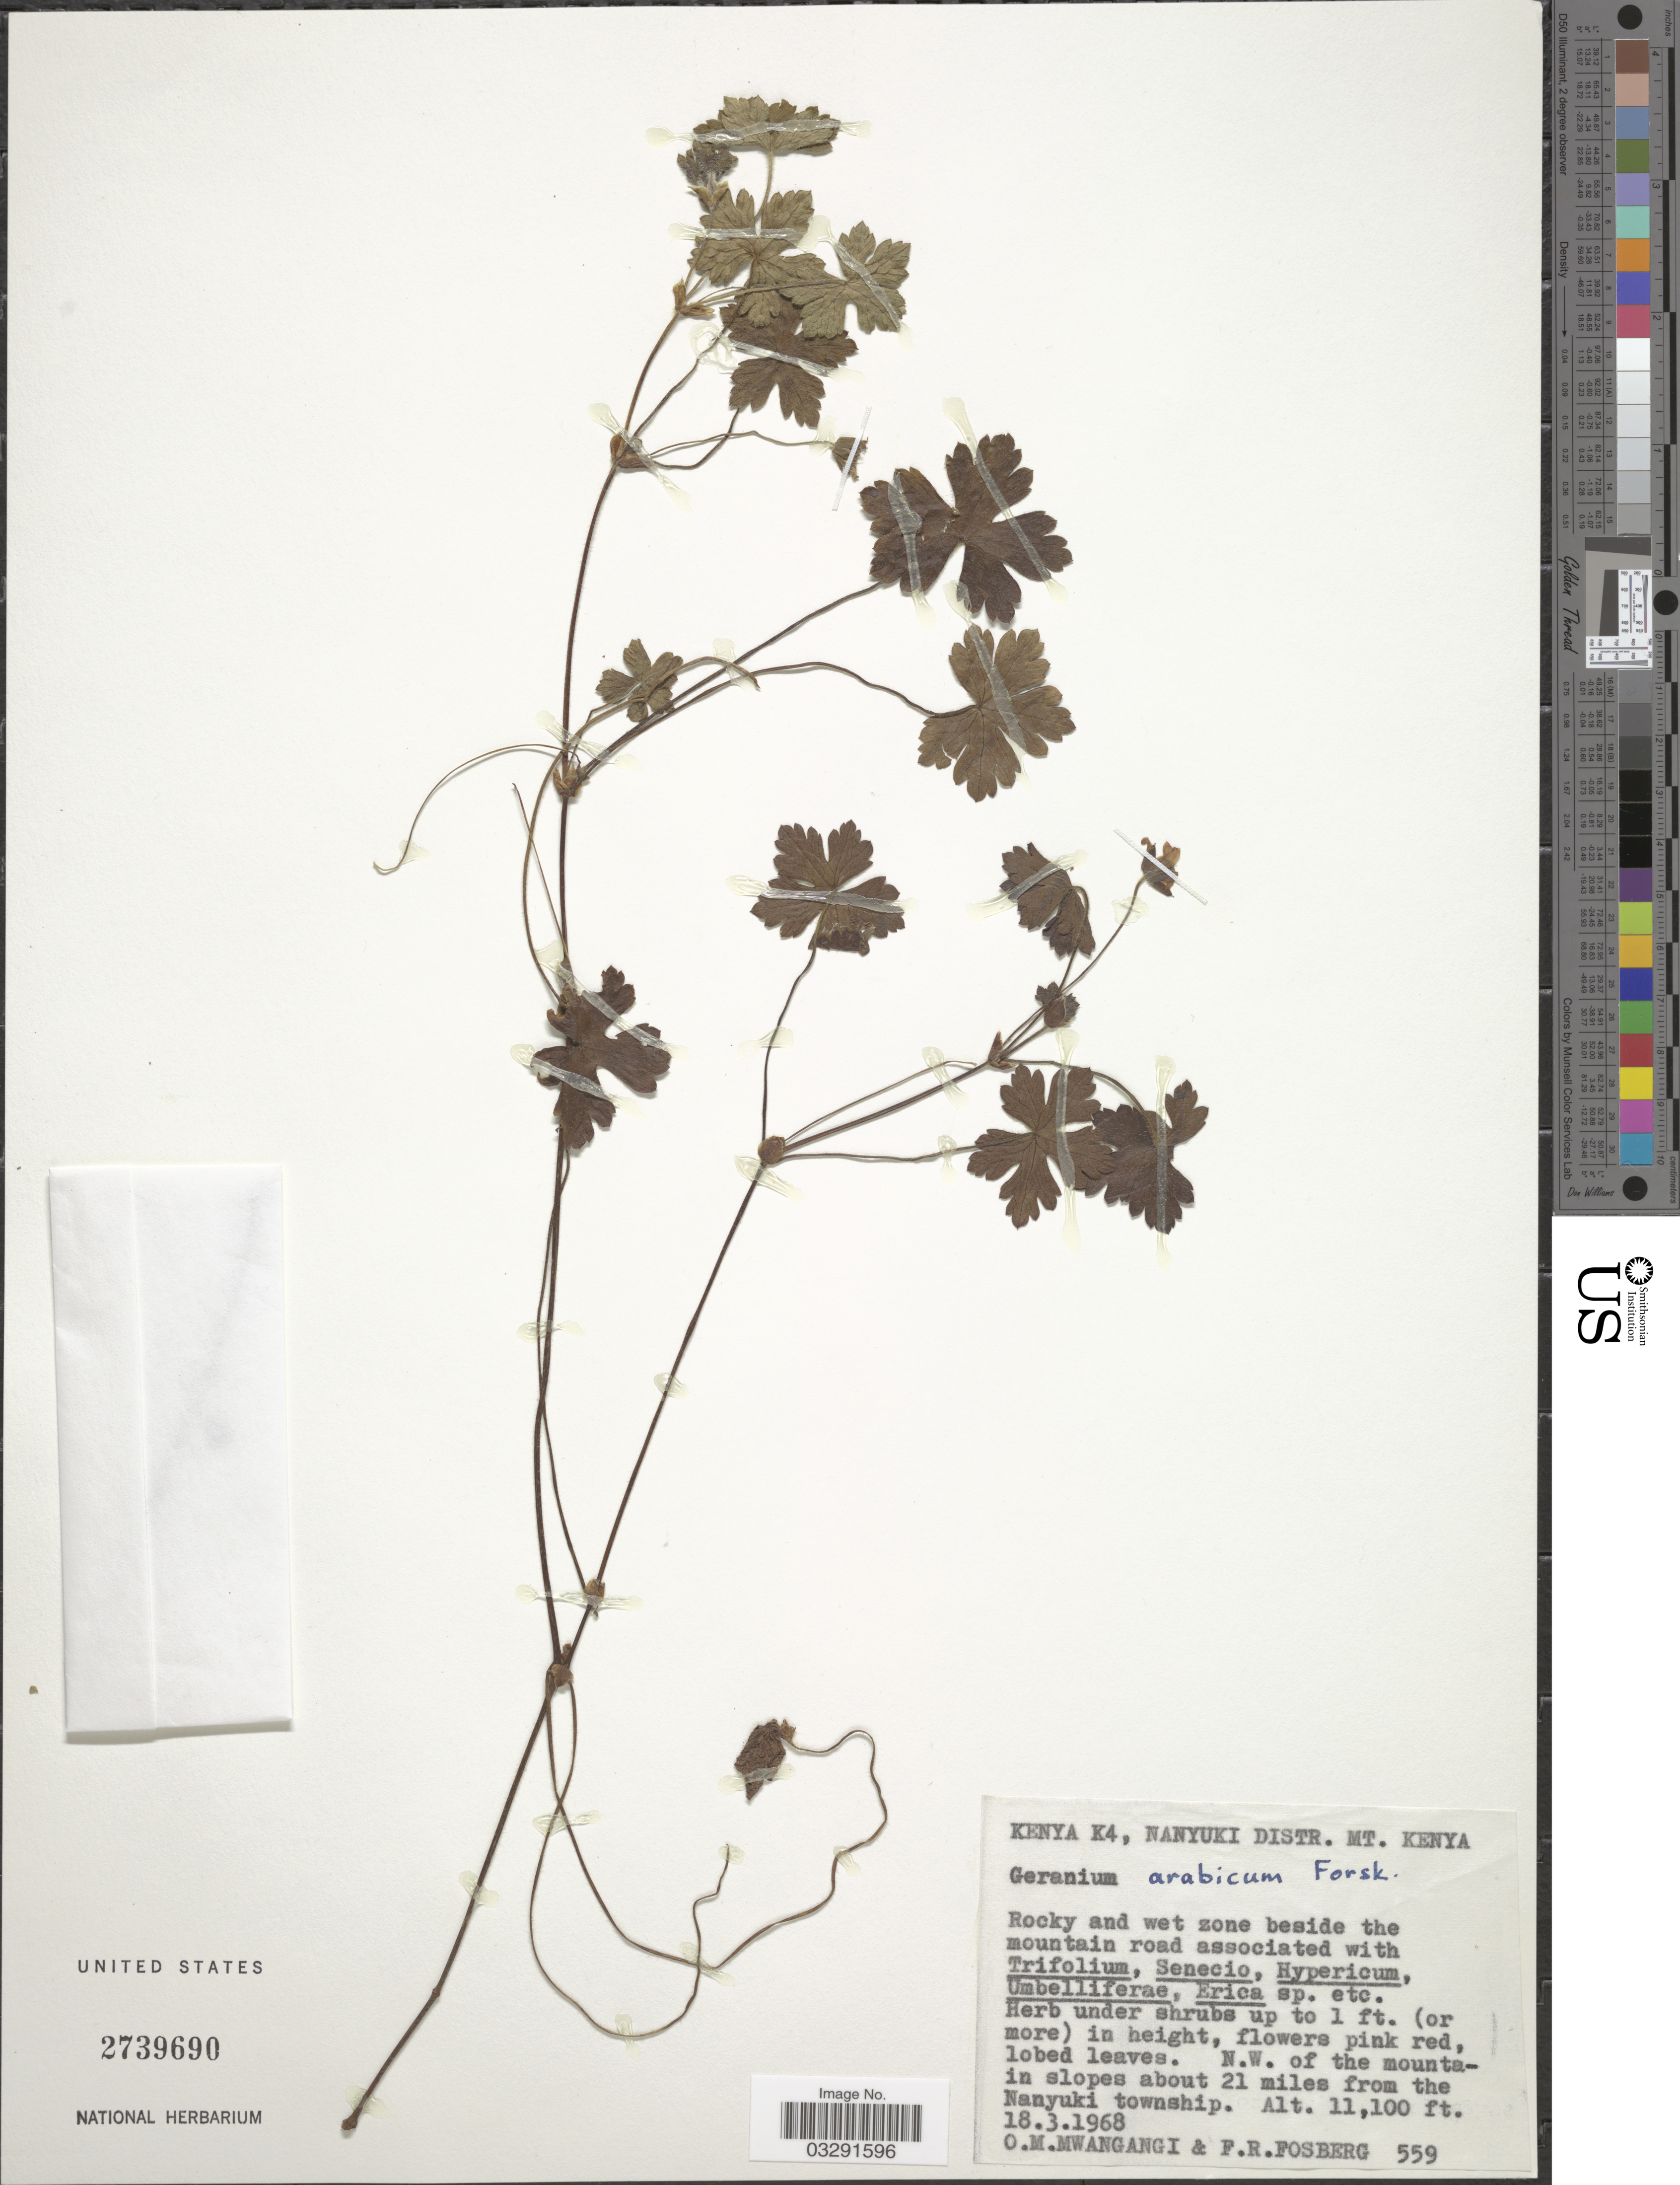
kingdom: Plantae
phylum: Tracheophyta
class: Magnoliopsida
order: Geraniales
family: Geraniaceae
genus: Geranium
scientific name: Geranium arabicum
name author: Forssk.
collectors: O. M. Mwangangi & F. R. Fosberg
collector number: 559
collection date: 1968-03-18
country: Kenya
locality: Kenya K4, Nanyuki Distr. Mt. Kenya. N.W. of the mountain slopes about 21 miles from the Nanyuki township.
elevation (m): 3383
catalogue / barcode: US 2739690